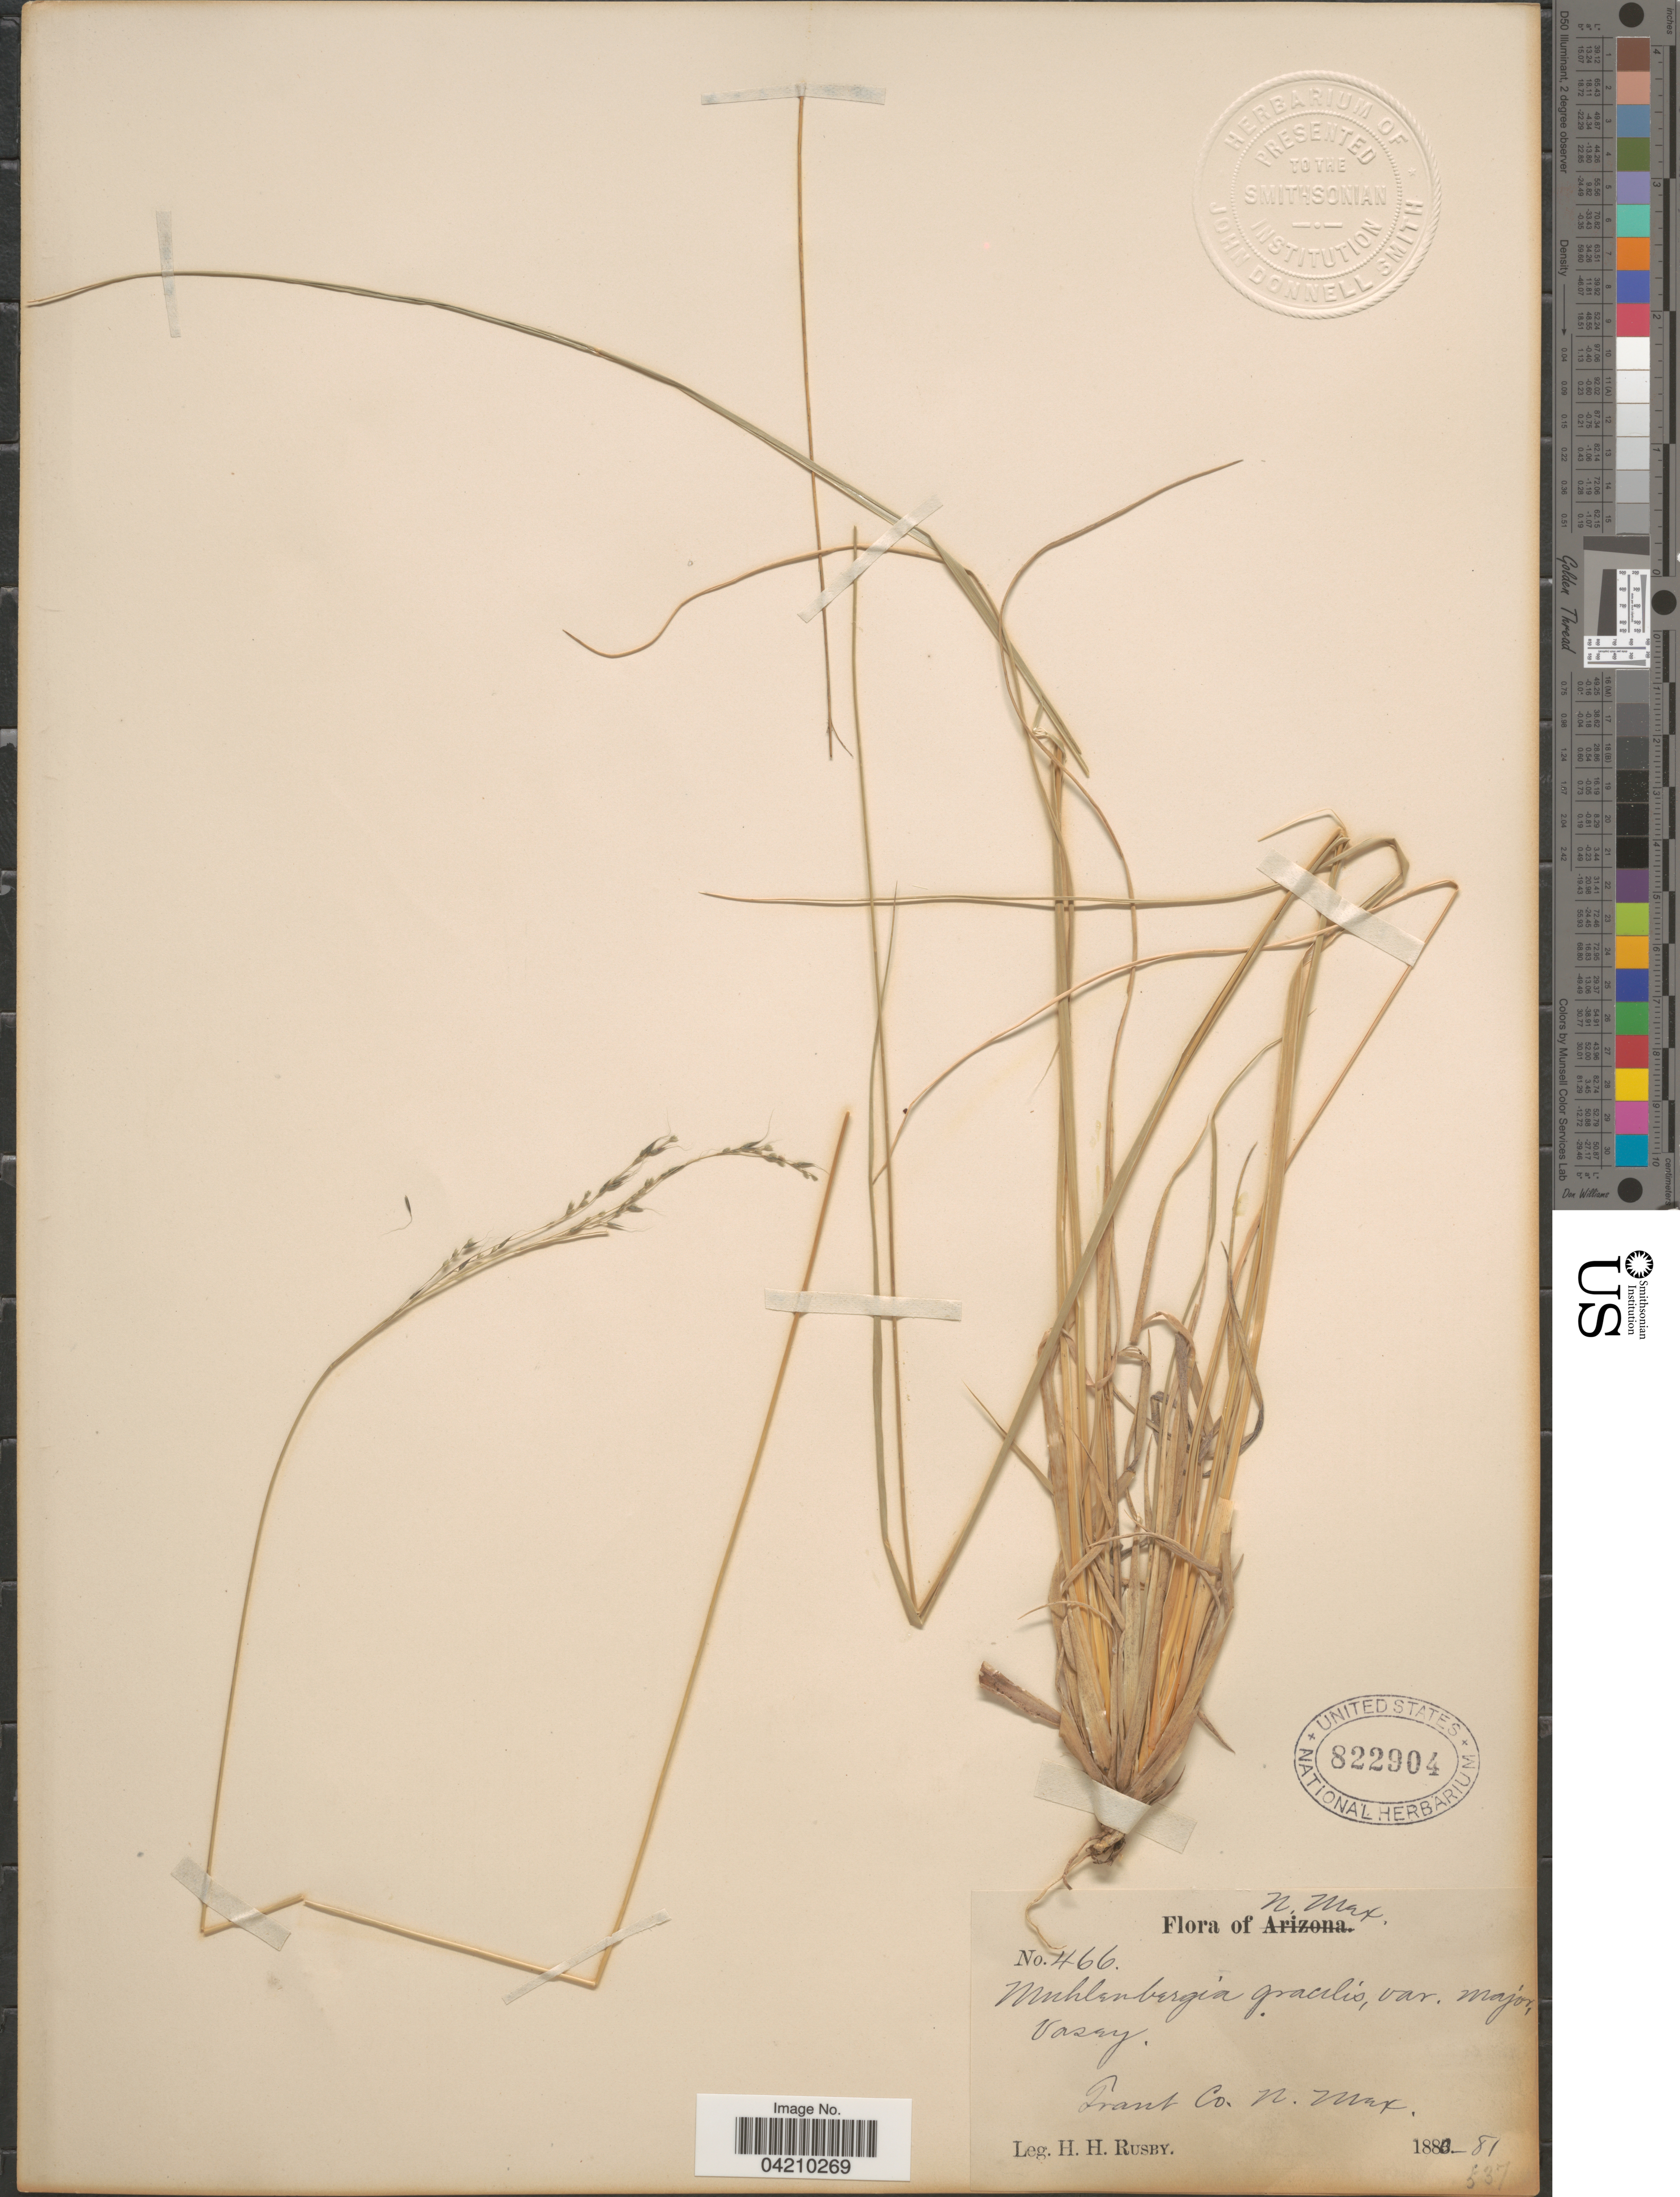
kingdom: Plantae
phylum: Tracheophyta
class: Liliopsida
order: Poales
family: Poaceae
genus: Muhlenbergia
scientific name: Muhlenbergia montana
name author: (Nutt.) Hitchc.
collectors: H. H. Rusby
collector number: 466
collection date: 1880/1881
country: United States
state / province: New Mexico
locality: Grant Co.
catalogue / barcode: US 822904